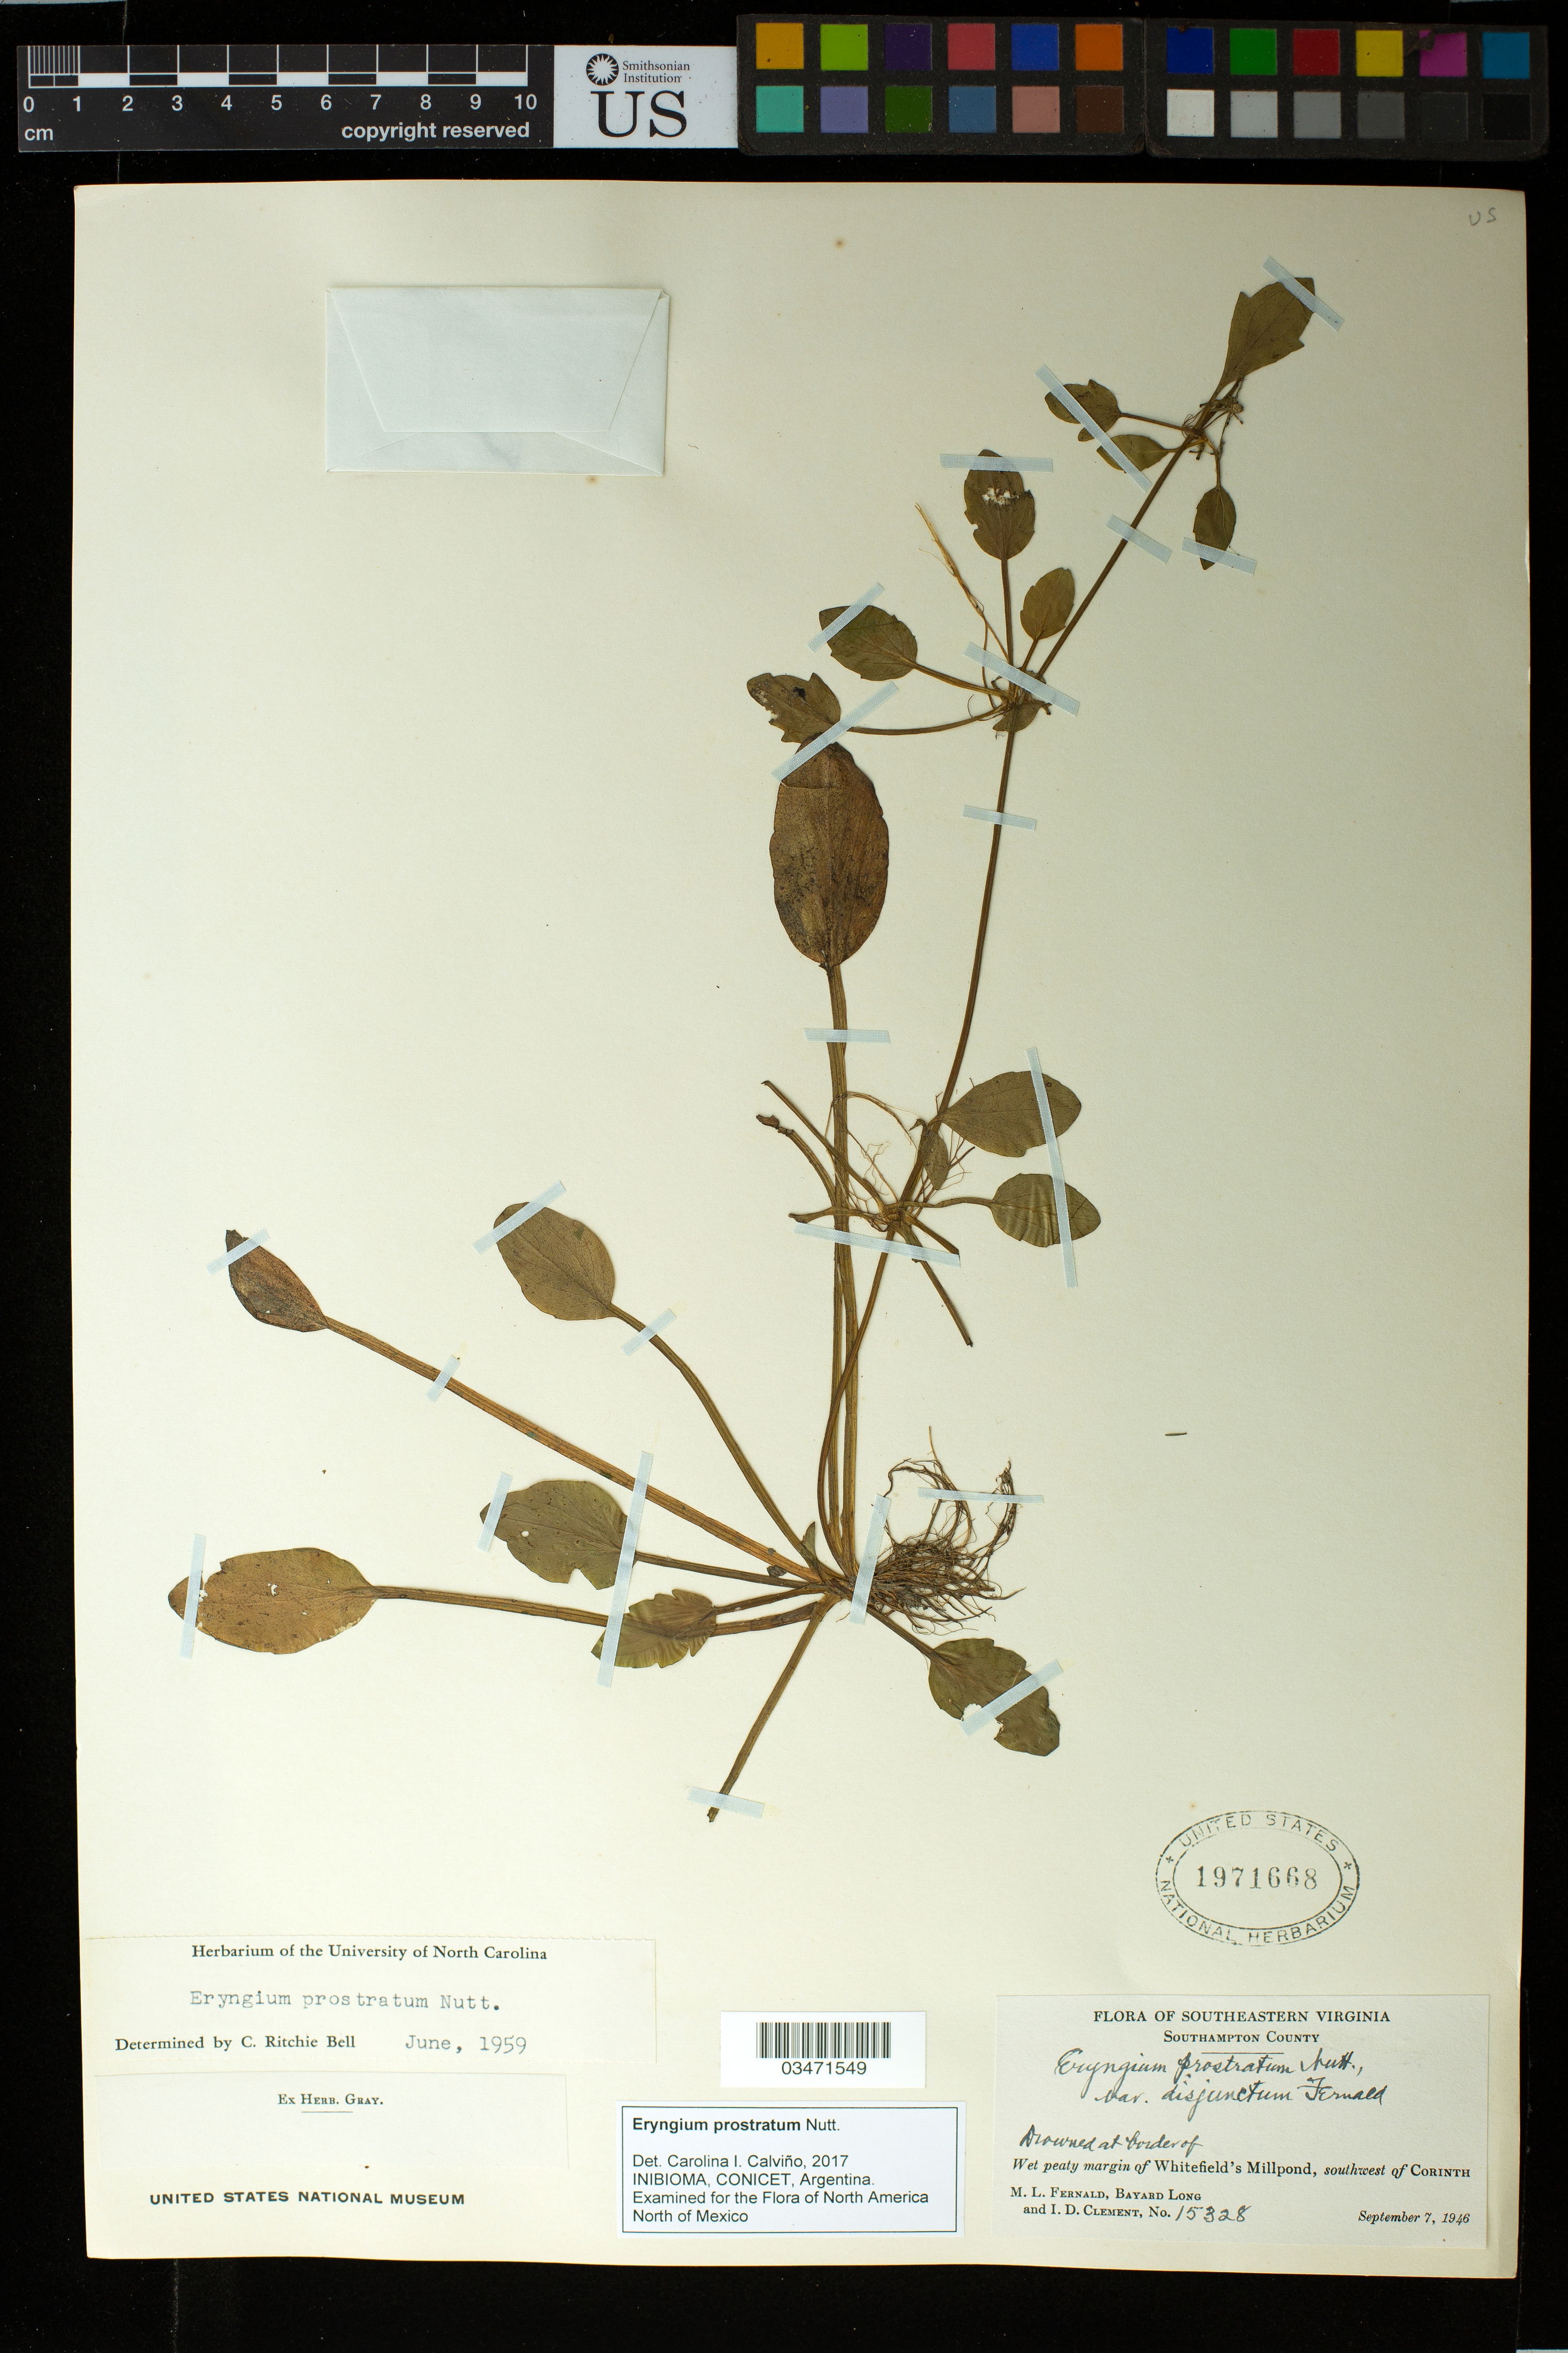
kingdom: Plantae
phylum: Tracheophyta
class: Magnoliopsida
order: Apiales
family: Apiaceae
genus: Eryngium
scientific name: Eryngium prostratum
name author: Nutt. ex DC.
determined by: Calviño, C. I.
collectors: M. L. Fernald, B. H. Long & I. Clement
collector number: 15328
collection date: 1946-09-07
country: United States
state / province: Virginia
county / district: Southampton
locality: Whitefield's Millpond, SW of Corinth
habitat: Drowned at border of wet peaty margin of millpond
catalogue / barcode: US 1971668